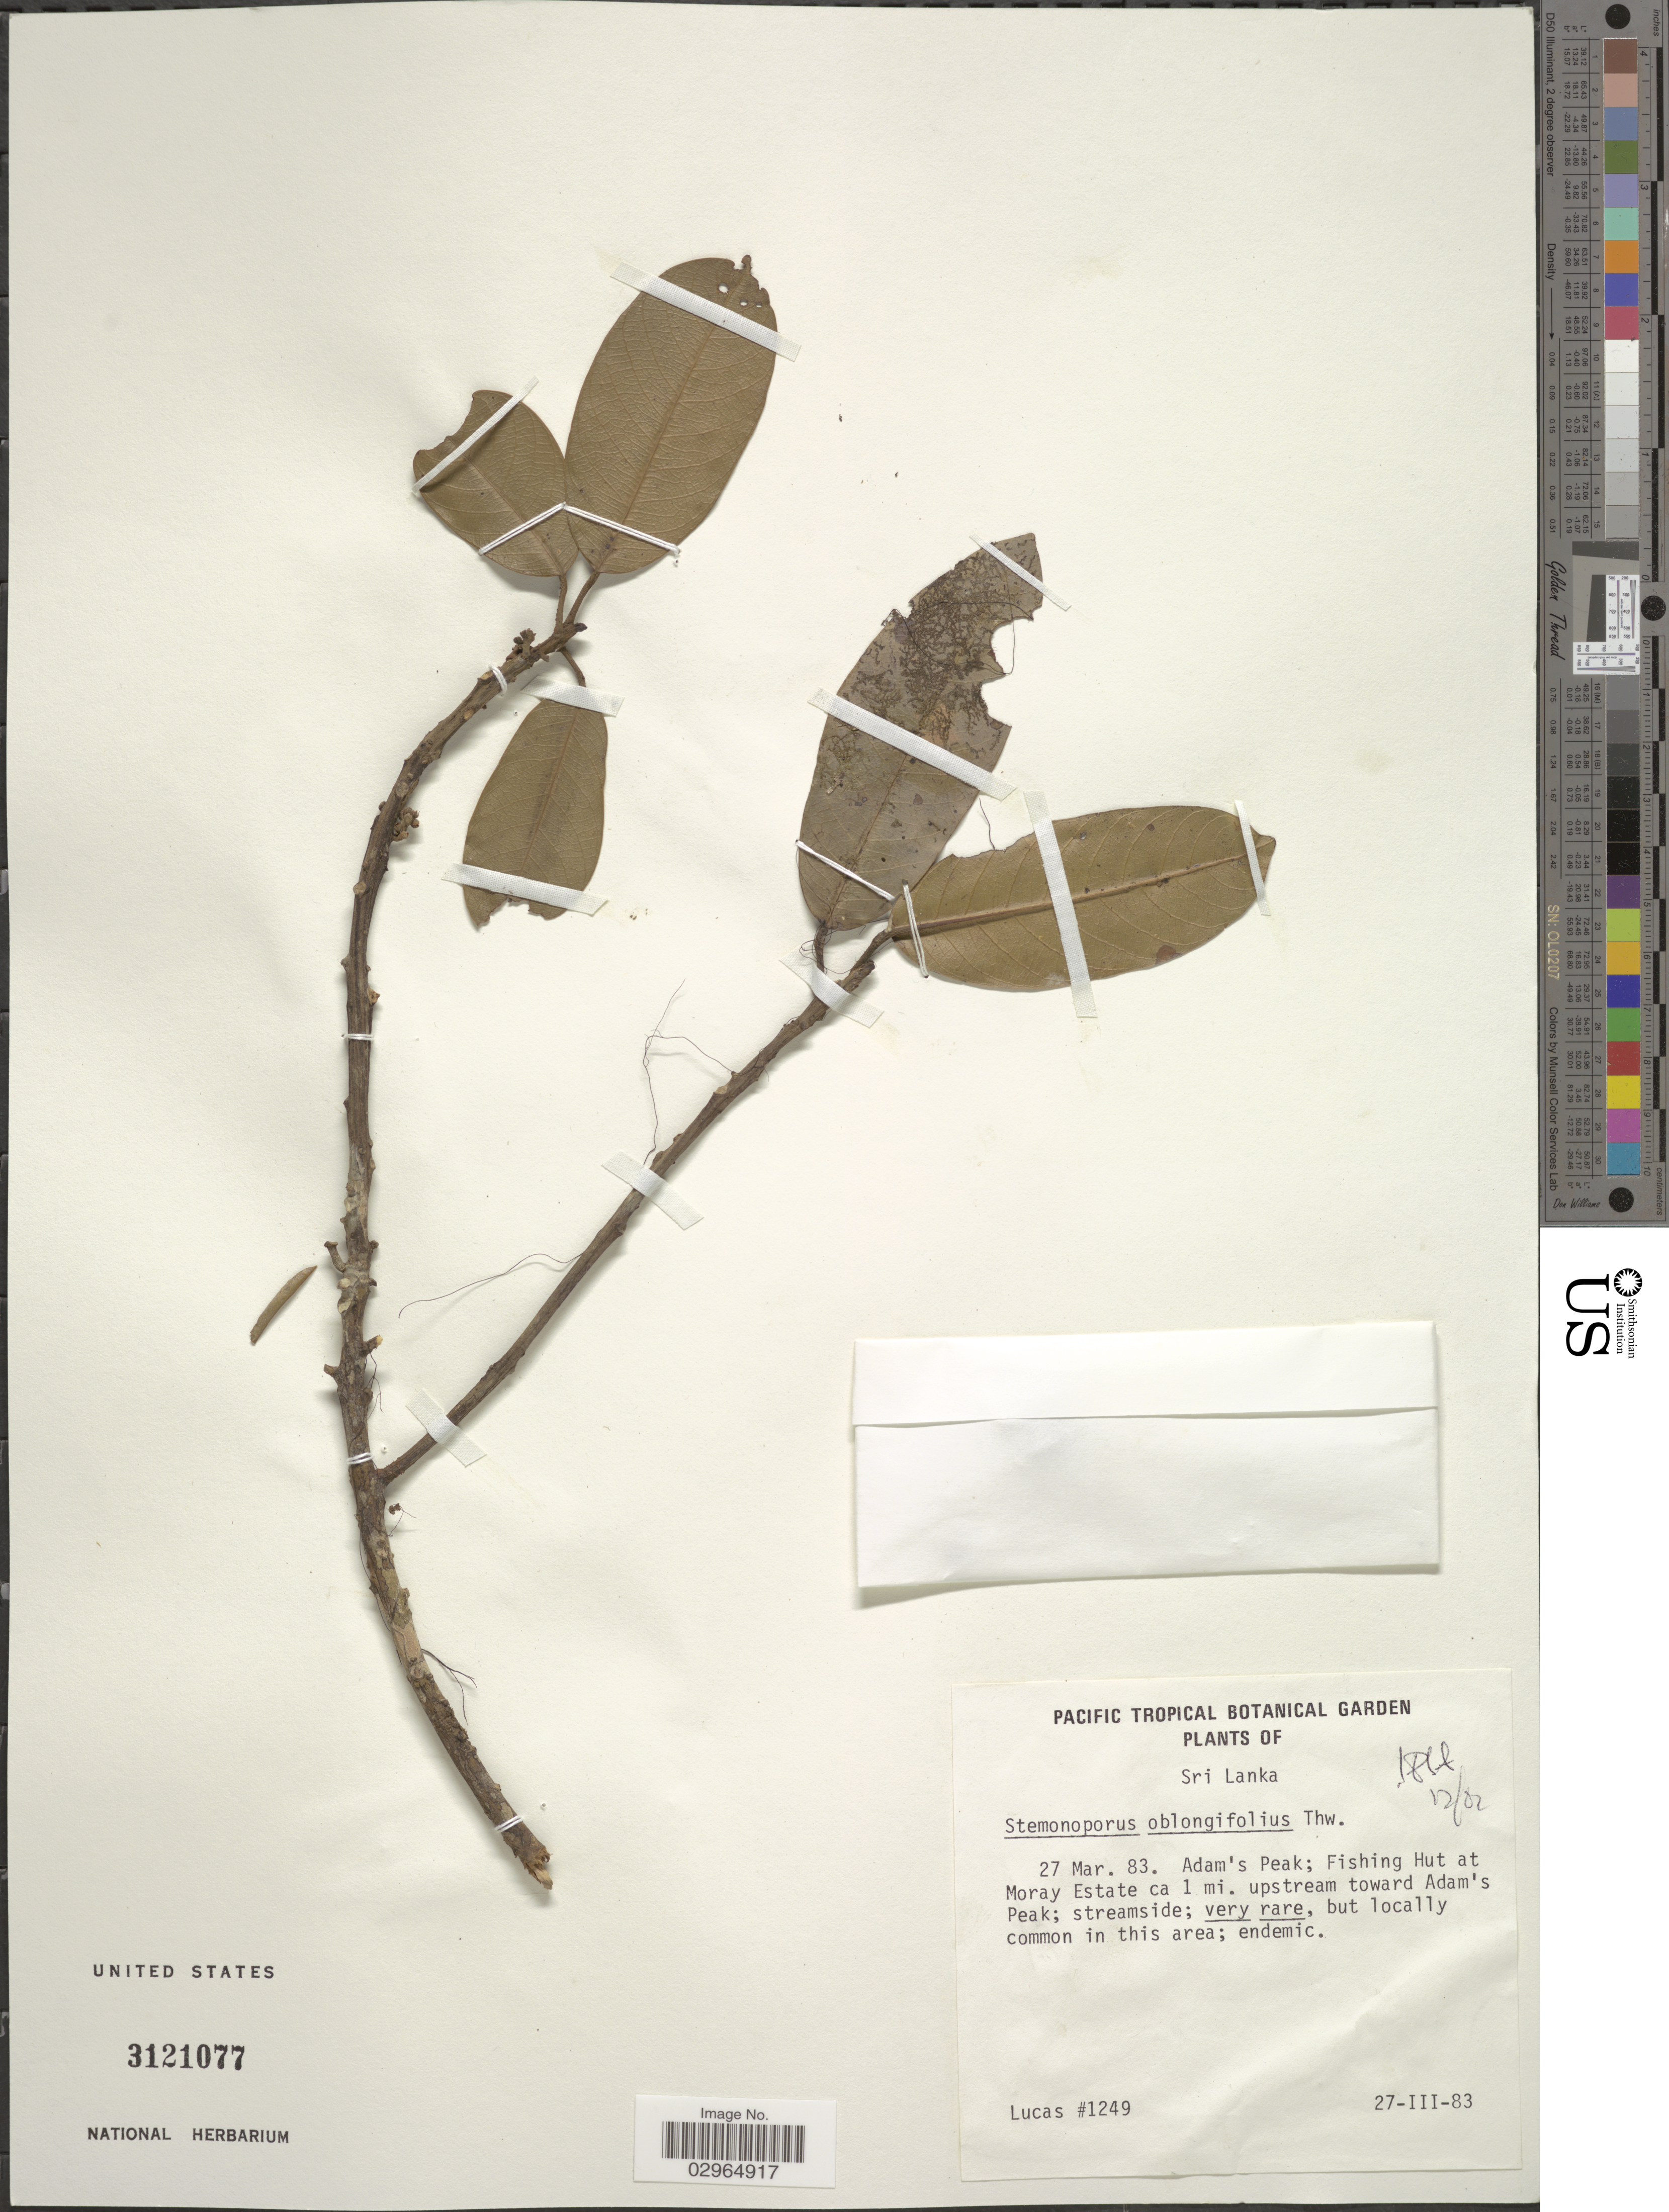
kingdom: Plantae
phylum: Tracheophyta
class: Magnoliopsida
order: Malvales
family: Dipterocarpaceae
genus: Stemonoporus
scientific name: Stemonoporus oblongifolius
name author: Thwaites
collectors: Lucas, --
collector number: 1249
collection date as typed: Transcribed d/m/y: 27/3/83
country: Sri Lanka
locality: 27 Mar. 83. Adam's Peak; Fishing Hut at Moray Estate ca 1 mi. upstream toward Adam's Peak.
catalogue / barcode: US 3121077